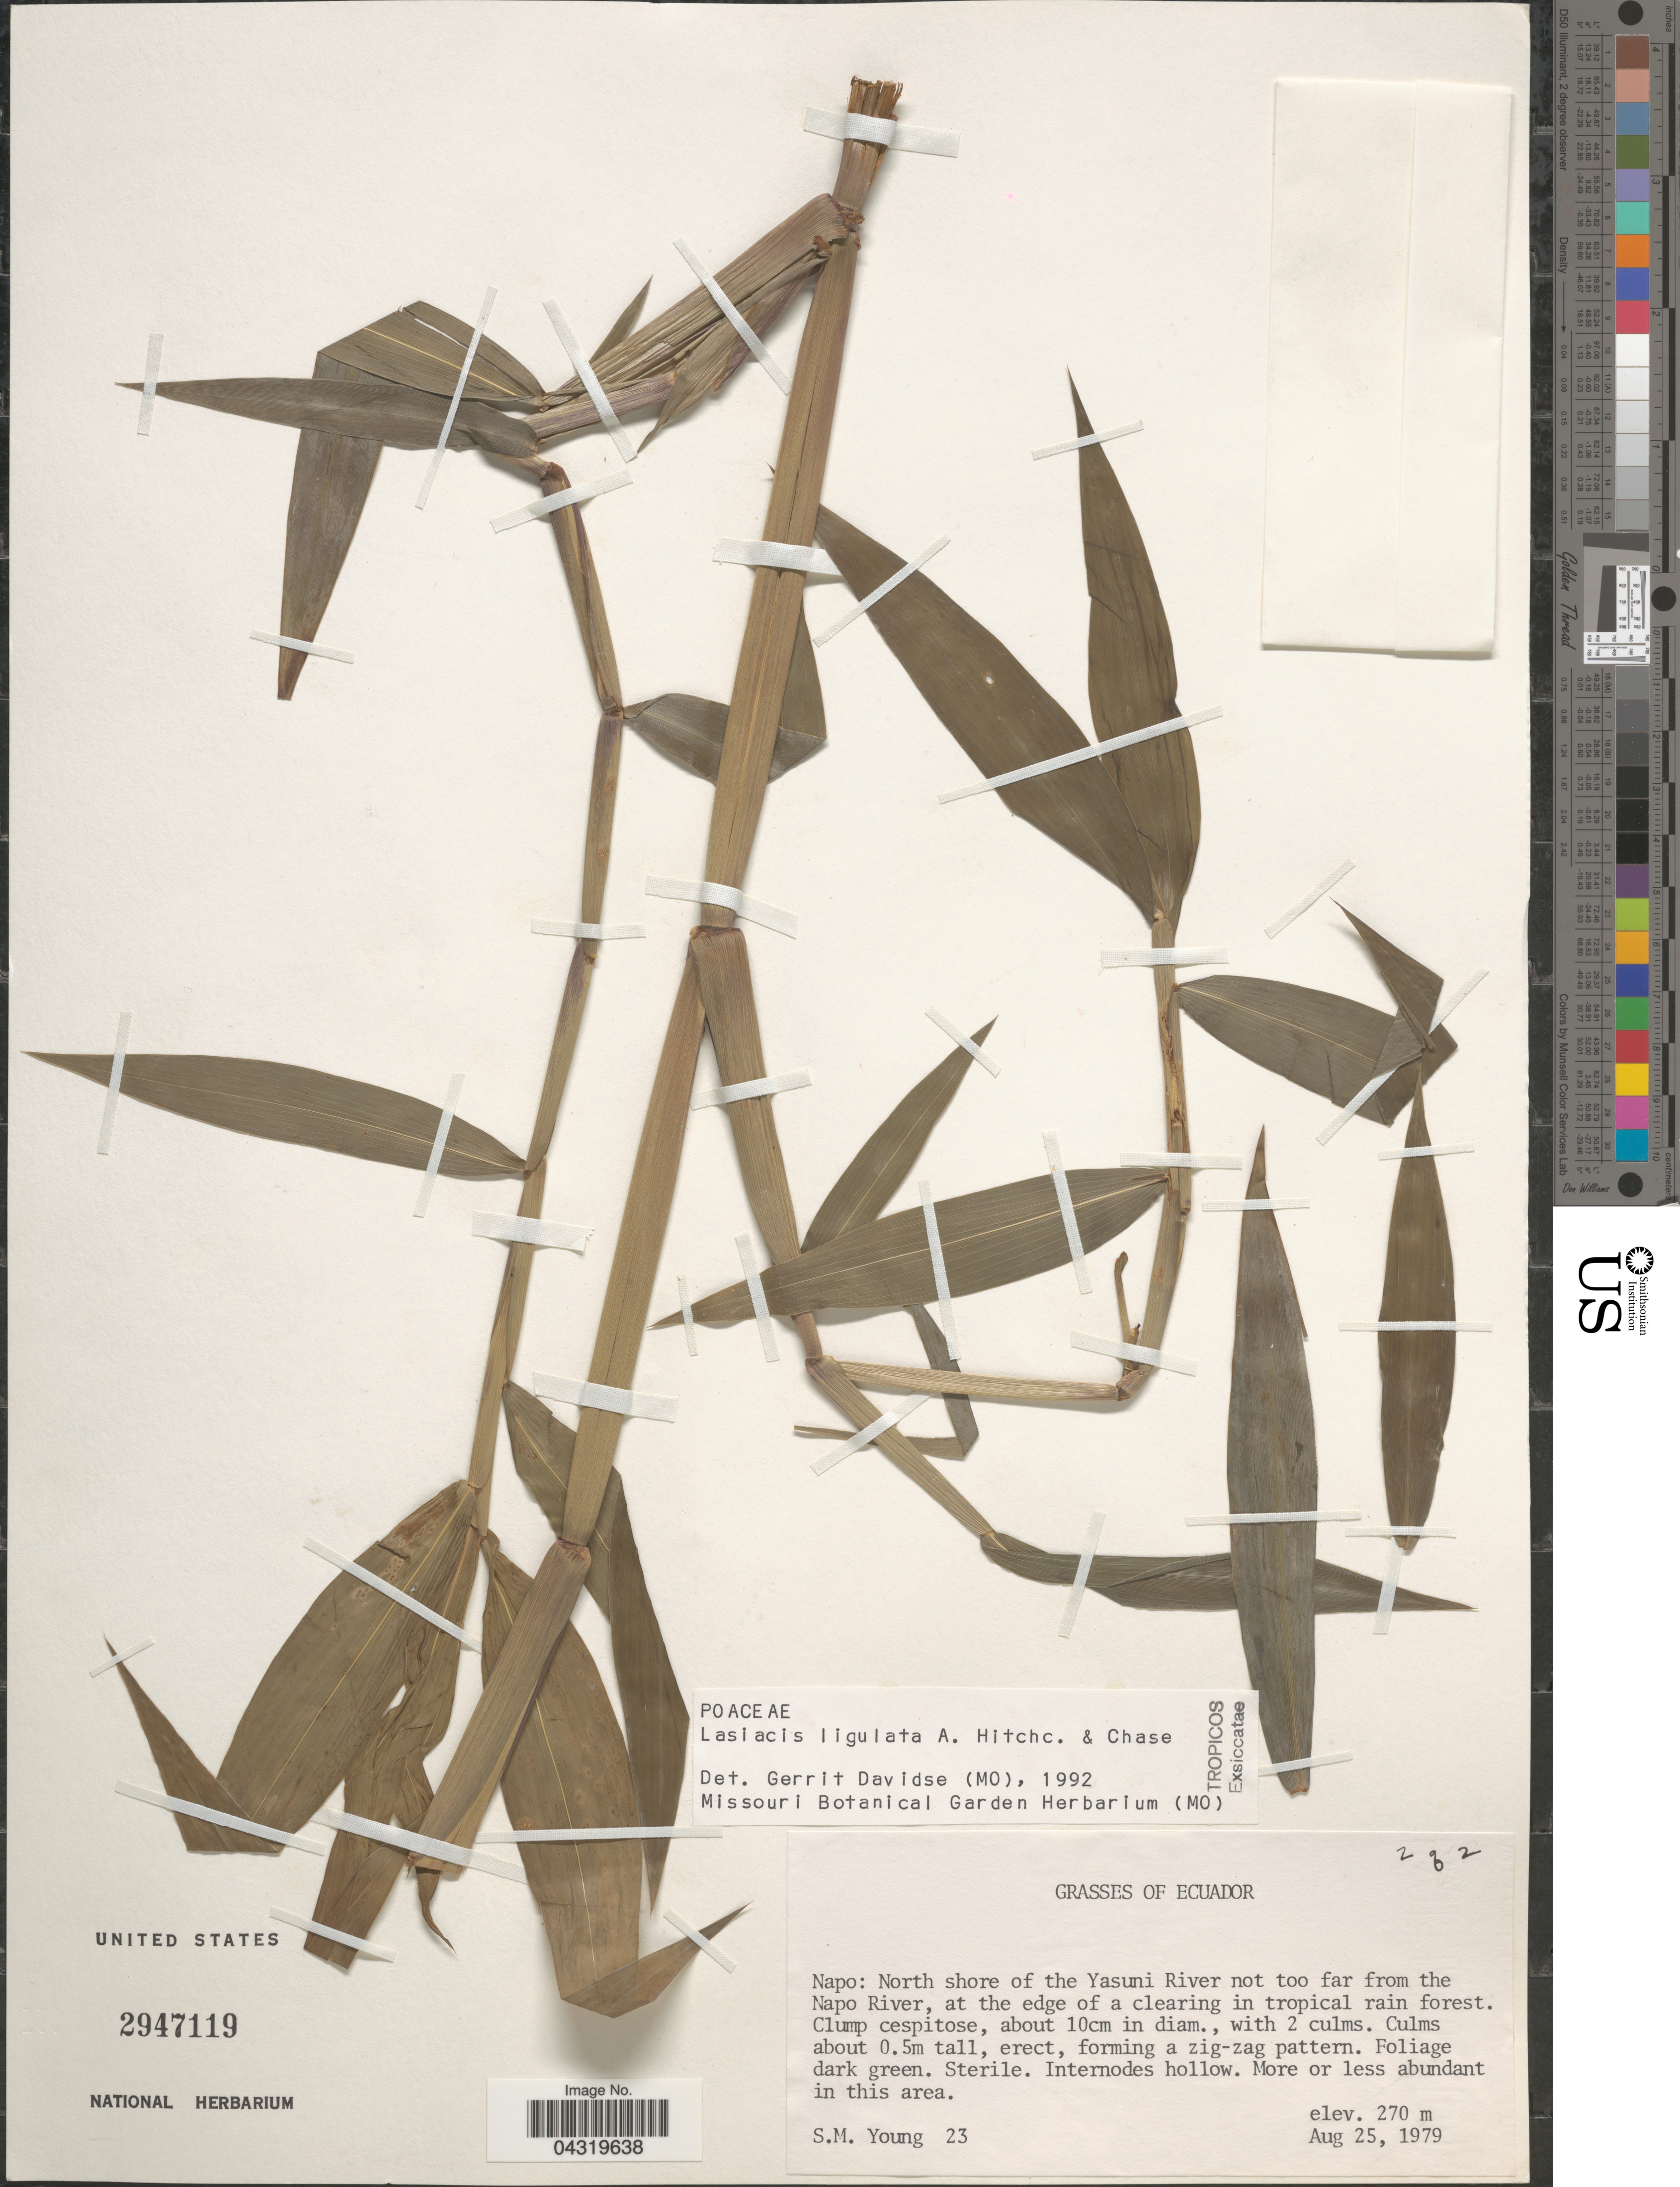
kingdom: Plantae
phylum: Tracheophyta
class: Liliopsida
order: Poales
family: Poaceae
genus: Lasiacis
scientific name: Lasiacis ligulata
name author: Hitchc. & Chase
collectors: S. Young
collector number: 23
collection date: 1979-08-25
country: Ecuador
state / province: Napo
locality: North shore of the Yasuni River not too far from the Napo River, at the edge of a clearing in tropical rain forest.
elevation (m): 270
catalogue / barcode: US 2947119